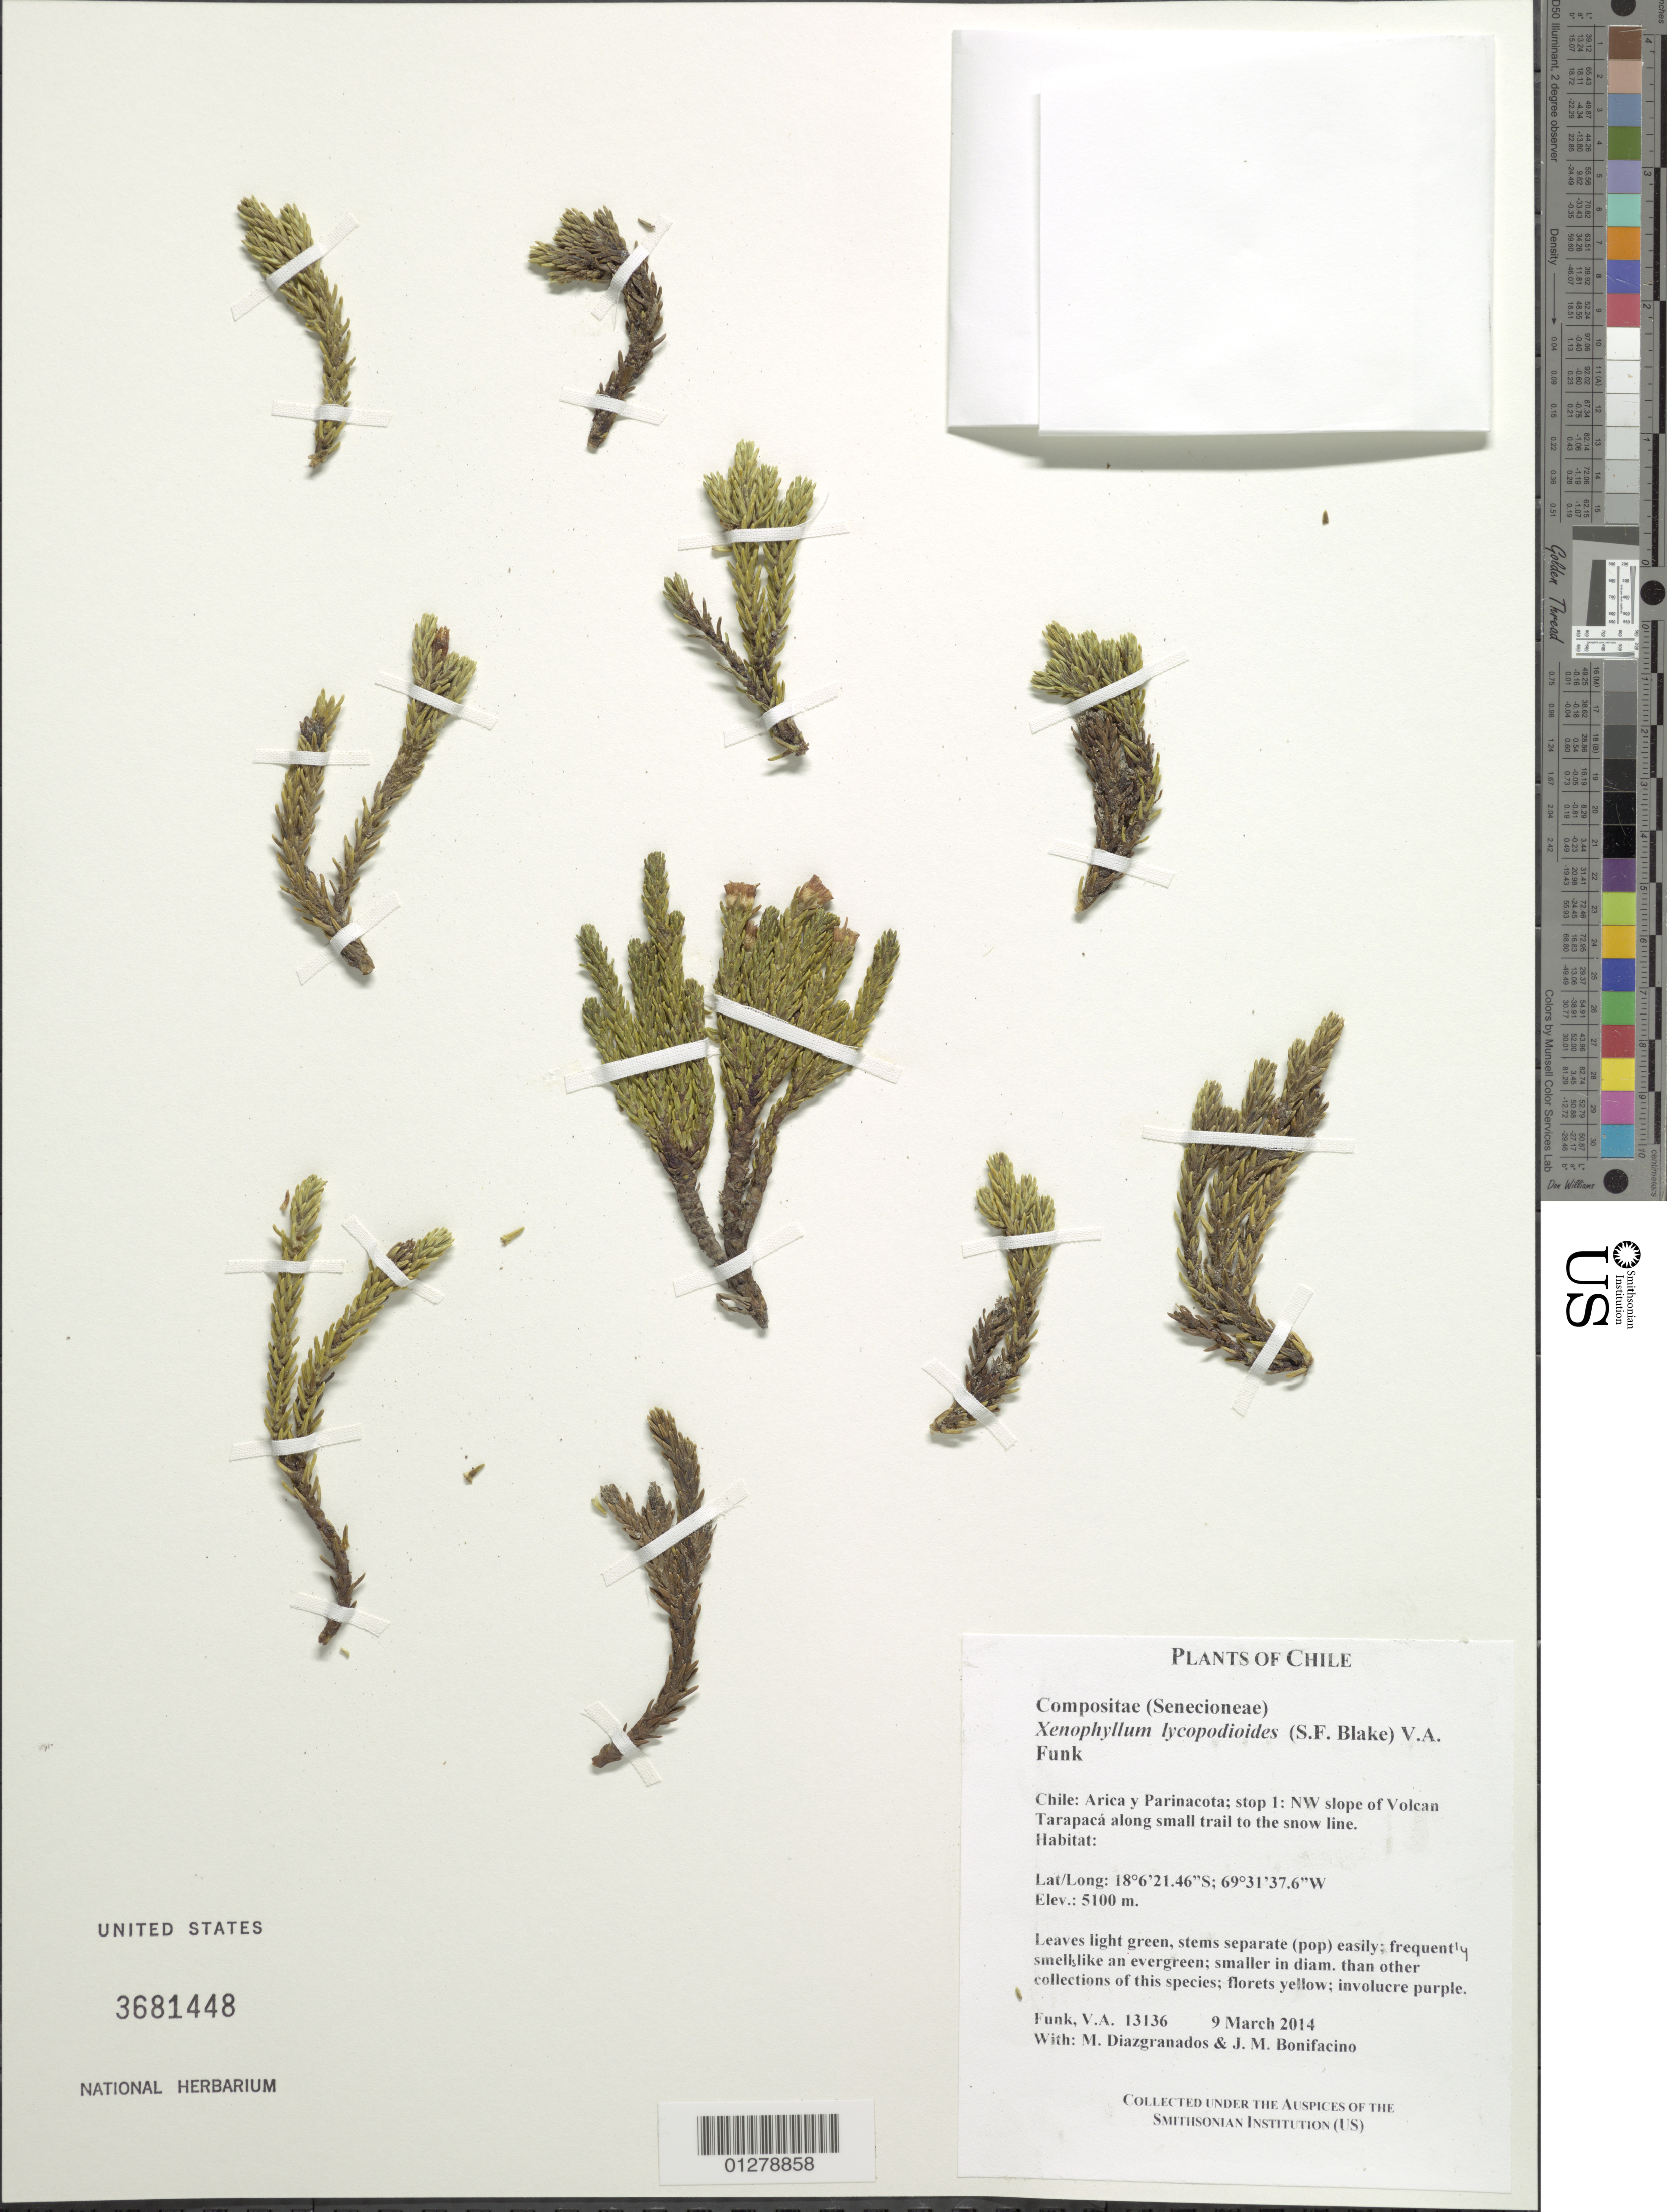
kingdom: Plantae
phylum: Tracheophyta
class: Magnoliopsida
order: Asterales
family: Asteraceae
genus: Xenophyllum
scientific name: Xenophyllum lycopodioides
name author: (S.F. Blake) V.A. Funk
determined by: Funk, Vicki A., (BOT), Smithsonian Institution - National Museum of Natural History (UNITED STATES)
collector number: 13136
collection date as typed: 9 Mar 2014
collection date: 2014-03-09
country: Chile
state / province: Arica y Parinacota (XV)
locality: Stop 1: NW slope of Volcan Tarapaca along small trail to the snow line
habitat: along snow line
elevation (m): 5100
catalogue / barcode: US 3681448